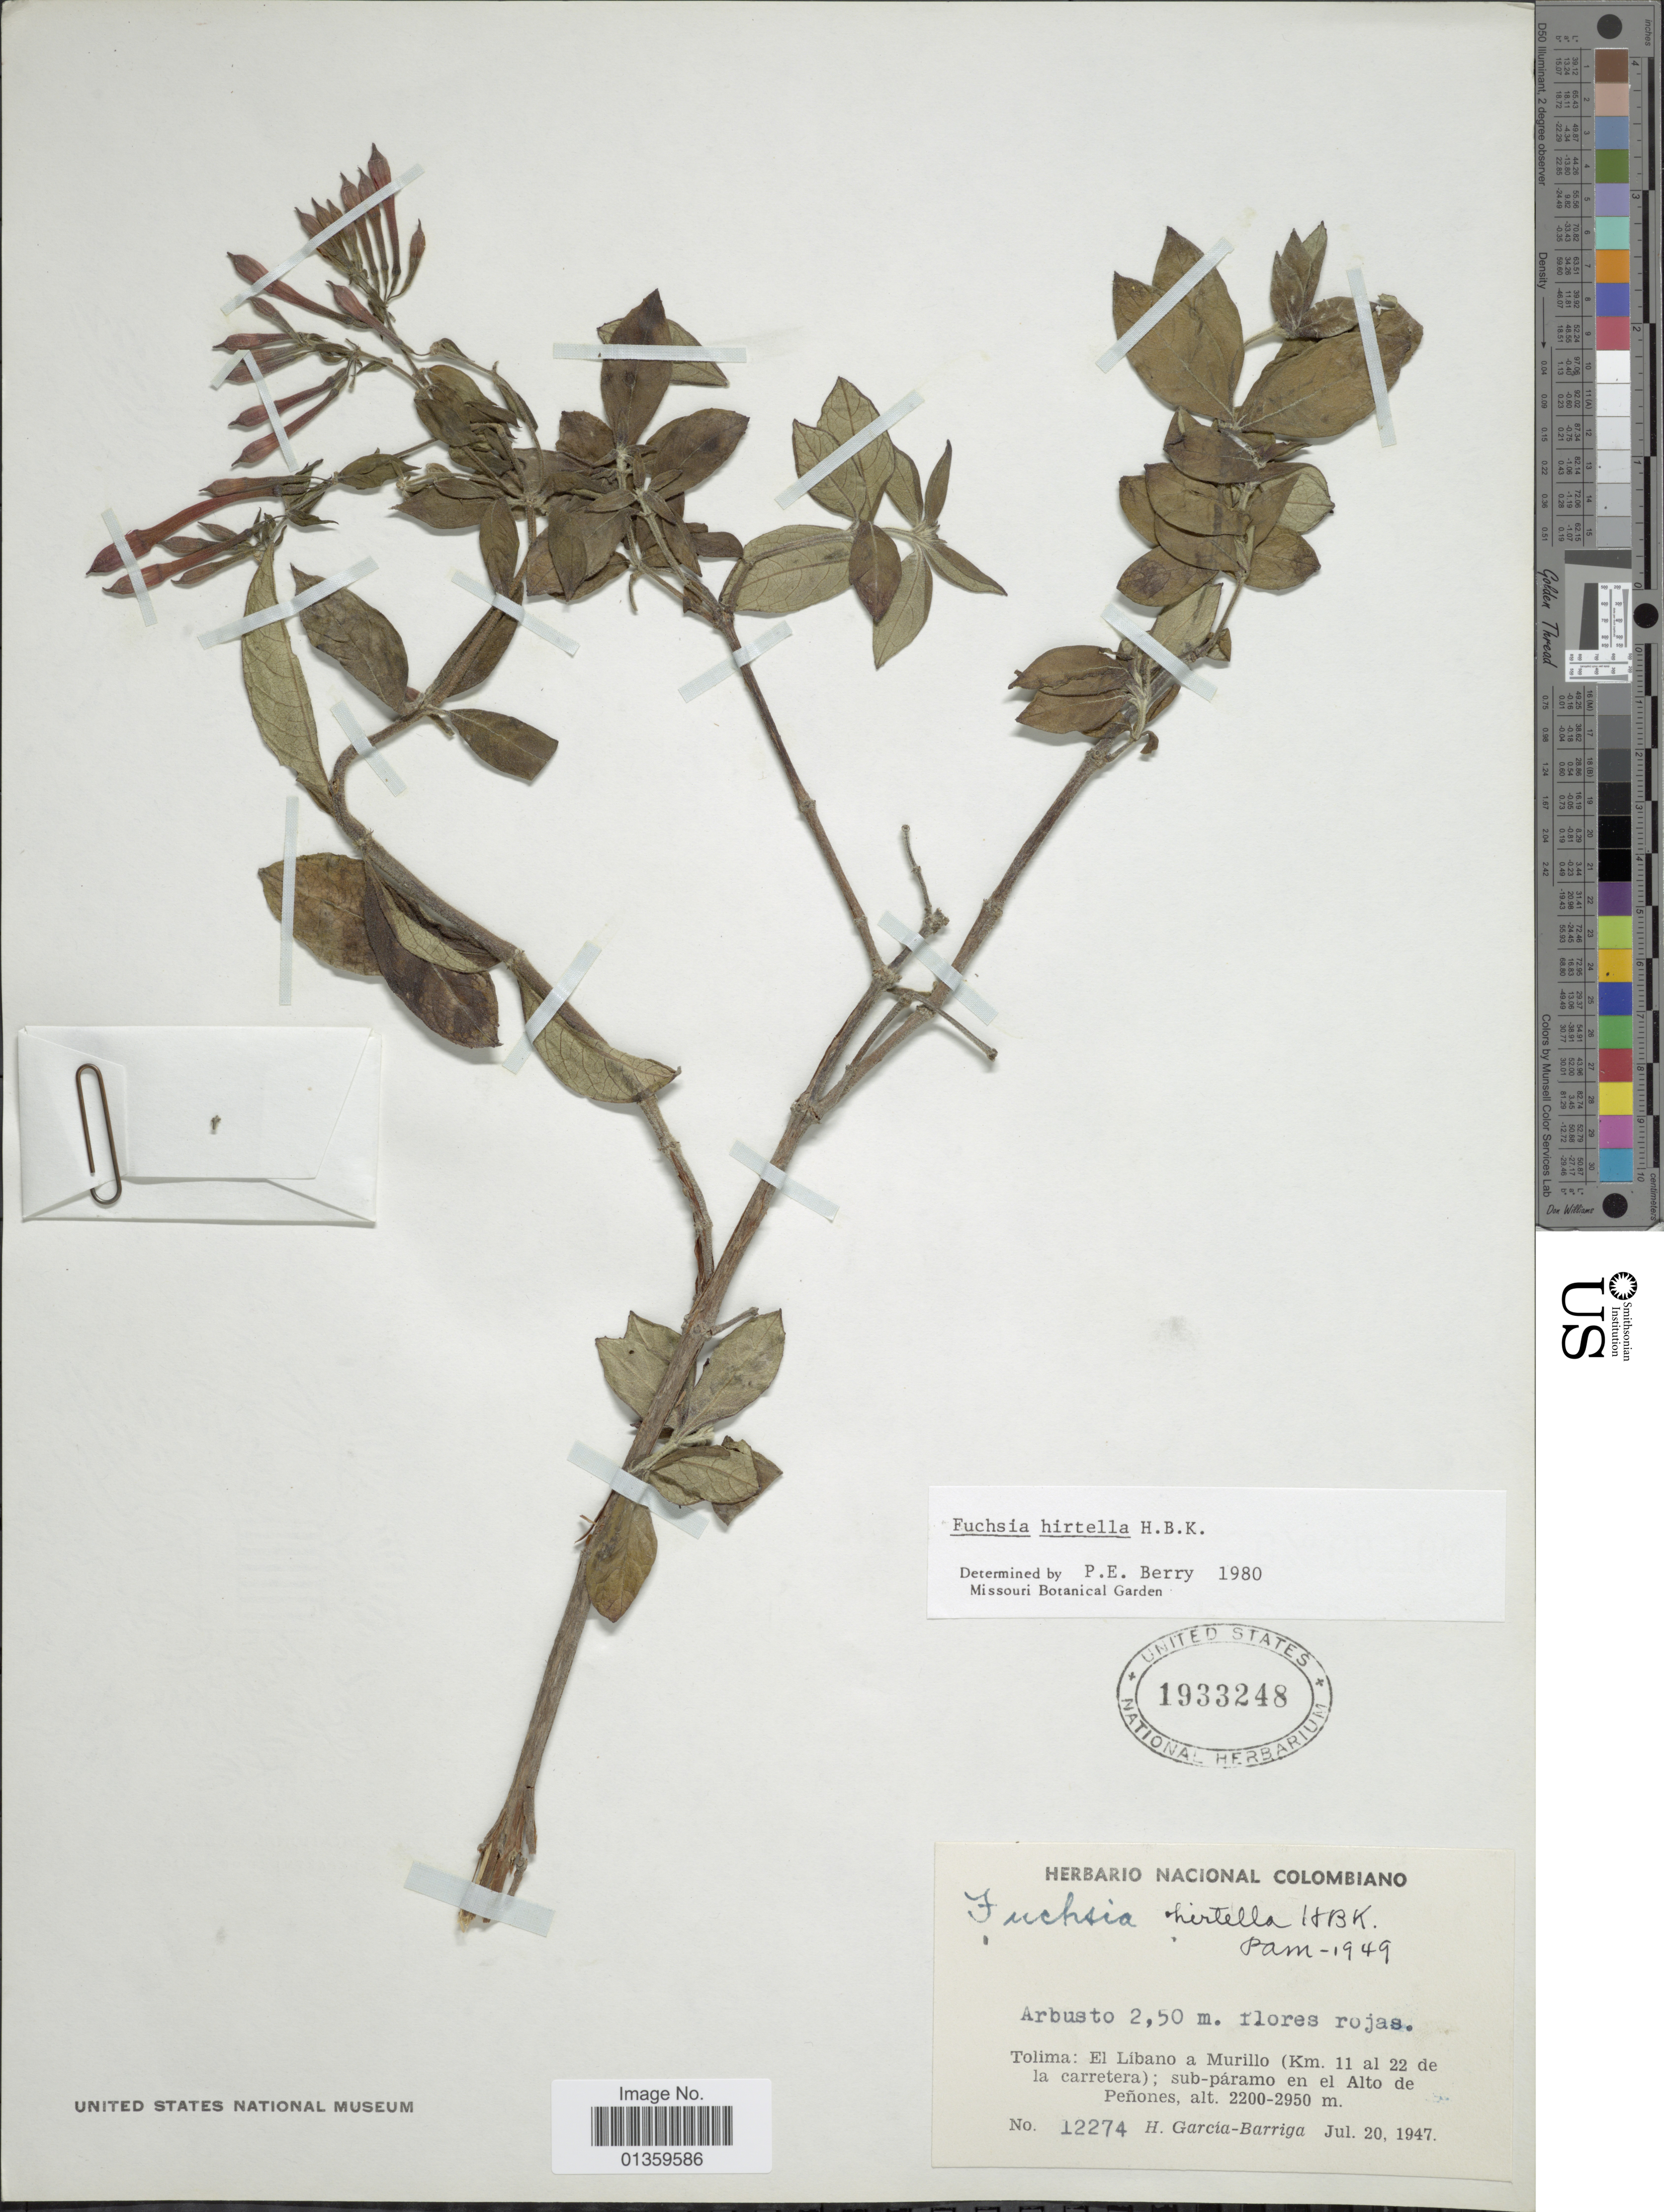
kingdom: Plantae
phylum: Tracheophyta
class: Magnoliopsida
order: Myrtales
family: Onagraceae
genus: Fuchsia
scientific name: Fuchsia hirtella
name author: Kunth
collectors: H. García Barriga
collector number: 12274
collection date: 1947-07-20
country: Colombia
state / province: Tolima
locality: El Líbano a Murillo (Km. 11 al 22 de la carretera); sub-páramo en el Alto de Peñones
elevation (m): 2200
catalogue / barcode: US 1933248